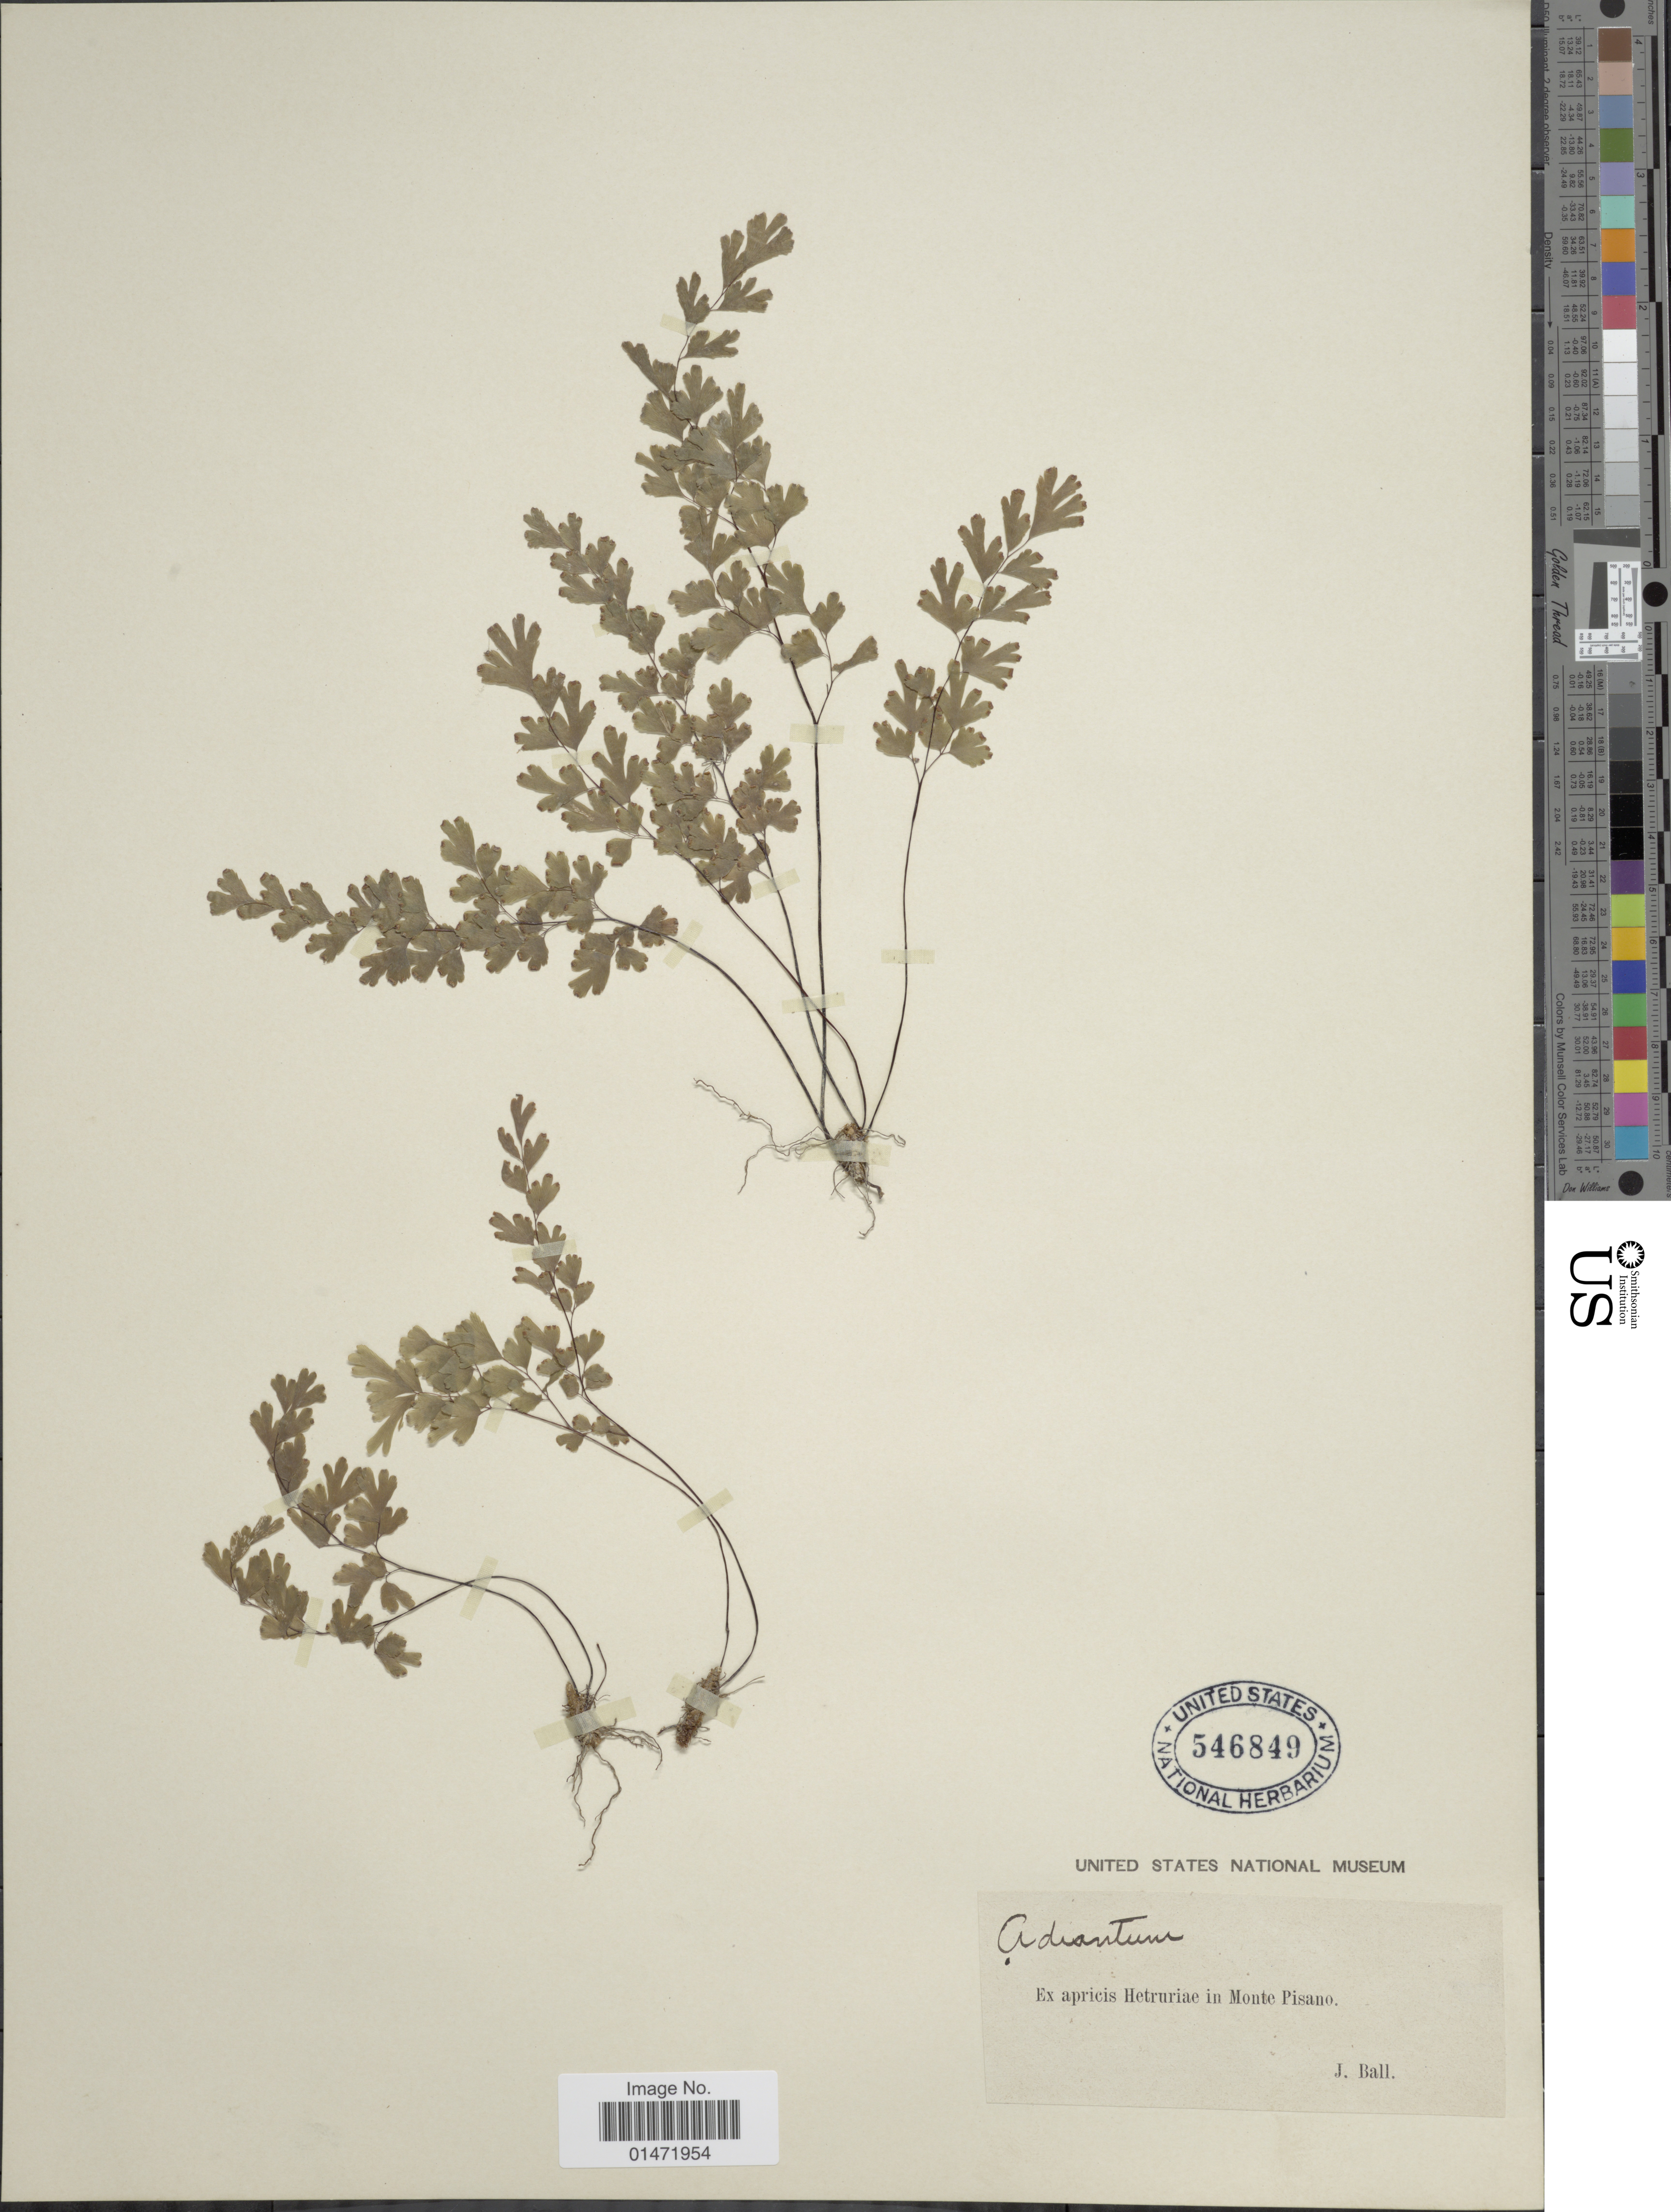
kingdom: Plantae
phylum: Tracheophyta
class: Polypodiopsida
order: Polypodiales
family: Pteridaceae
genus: Adiantum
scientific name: Adiantum capillus-veneris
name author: L.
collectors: J. Ball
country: Italy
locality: Ex apricis Hetruriae in Monte Pisano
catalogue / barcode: US 546849